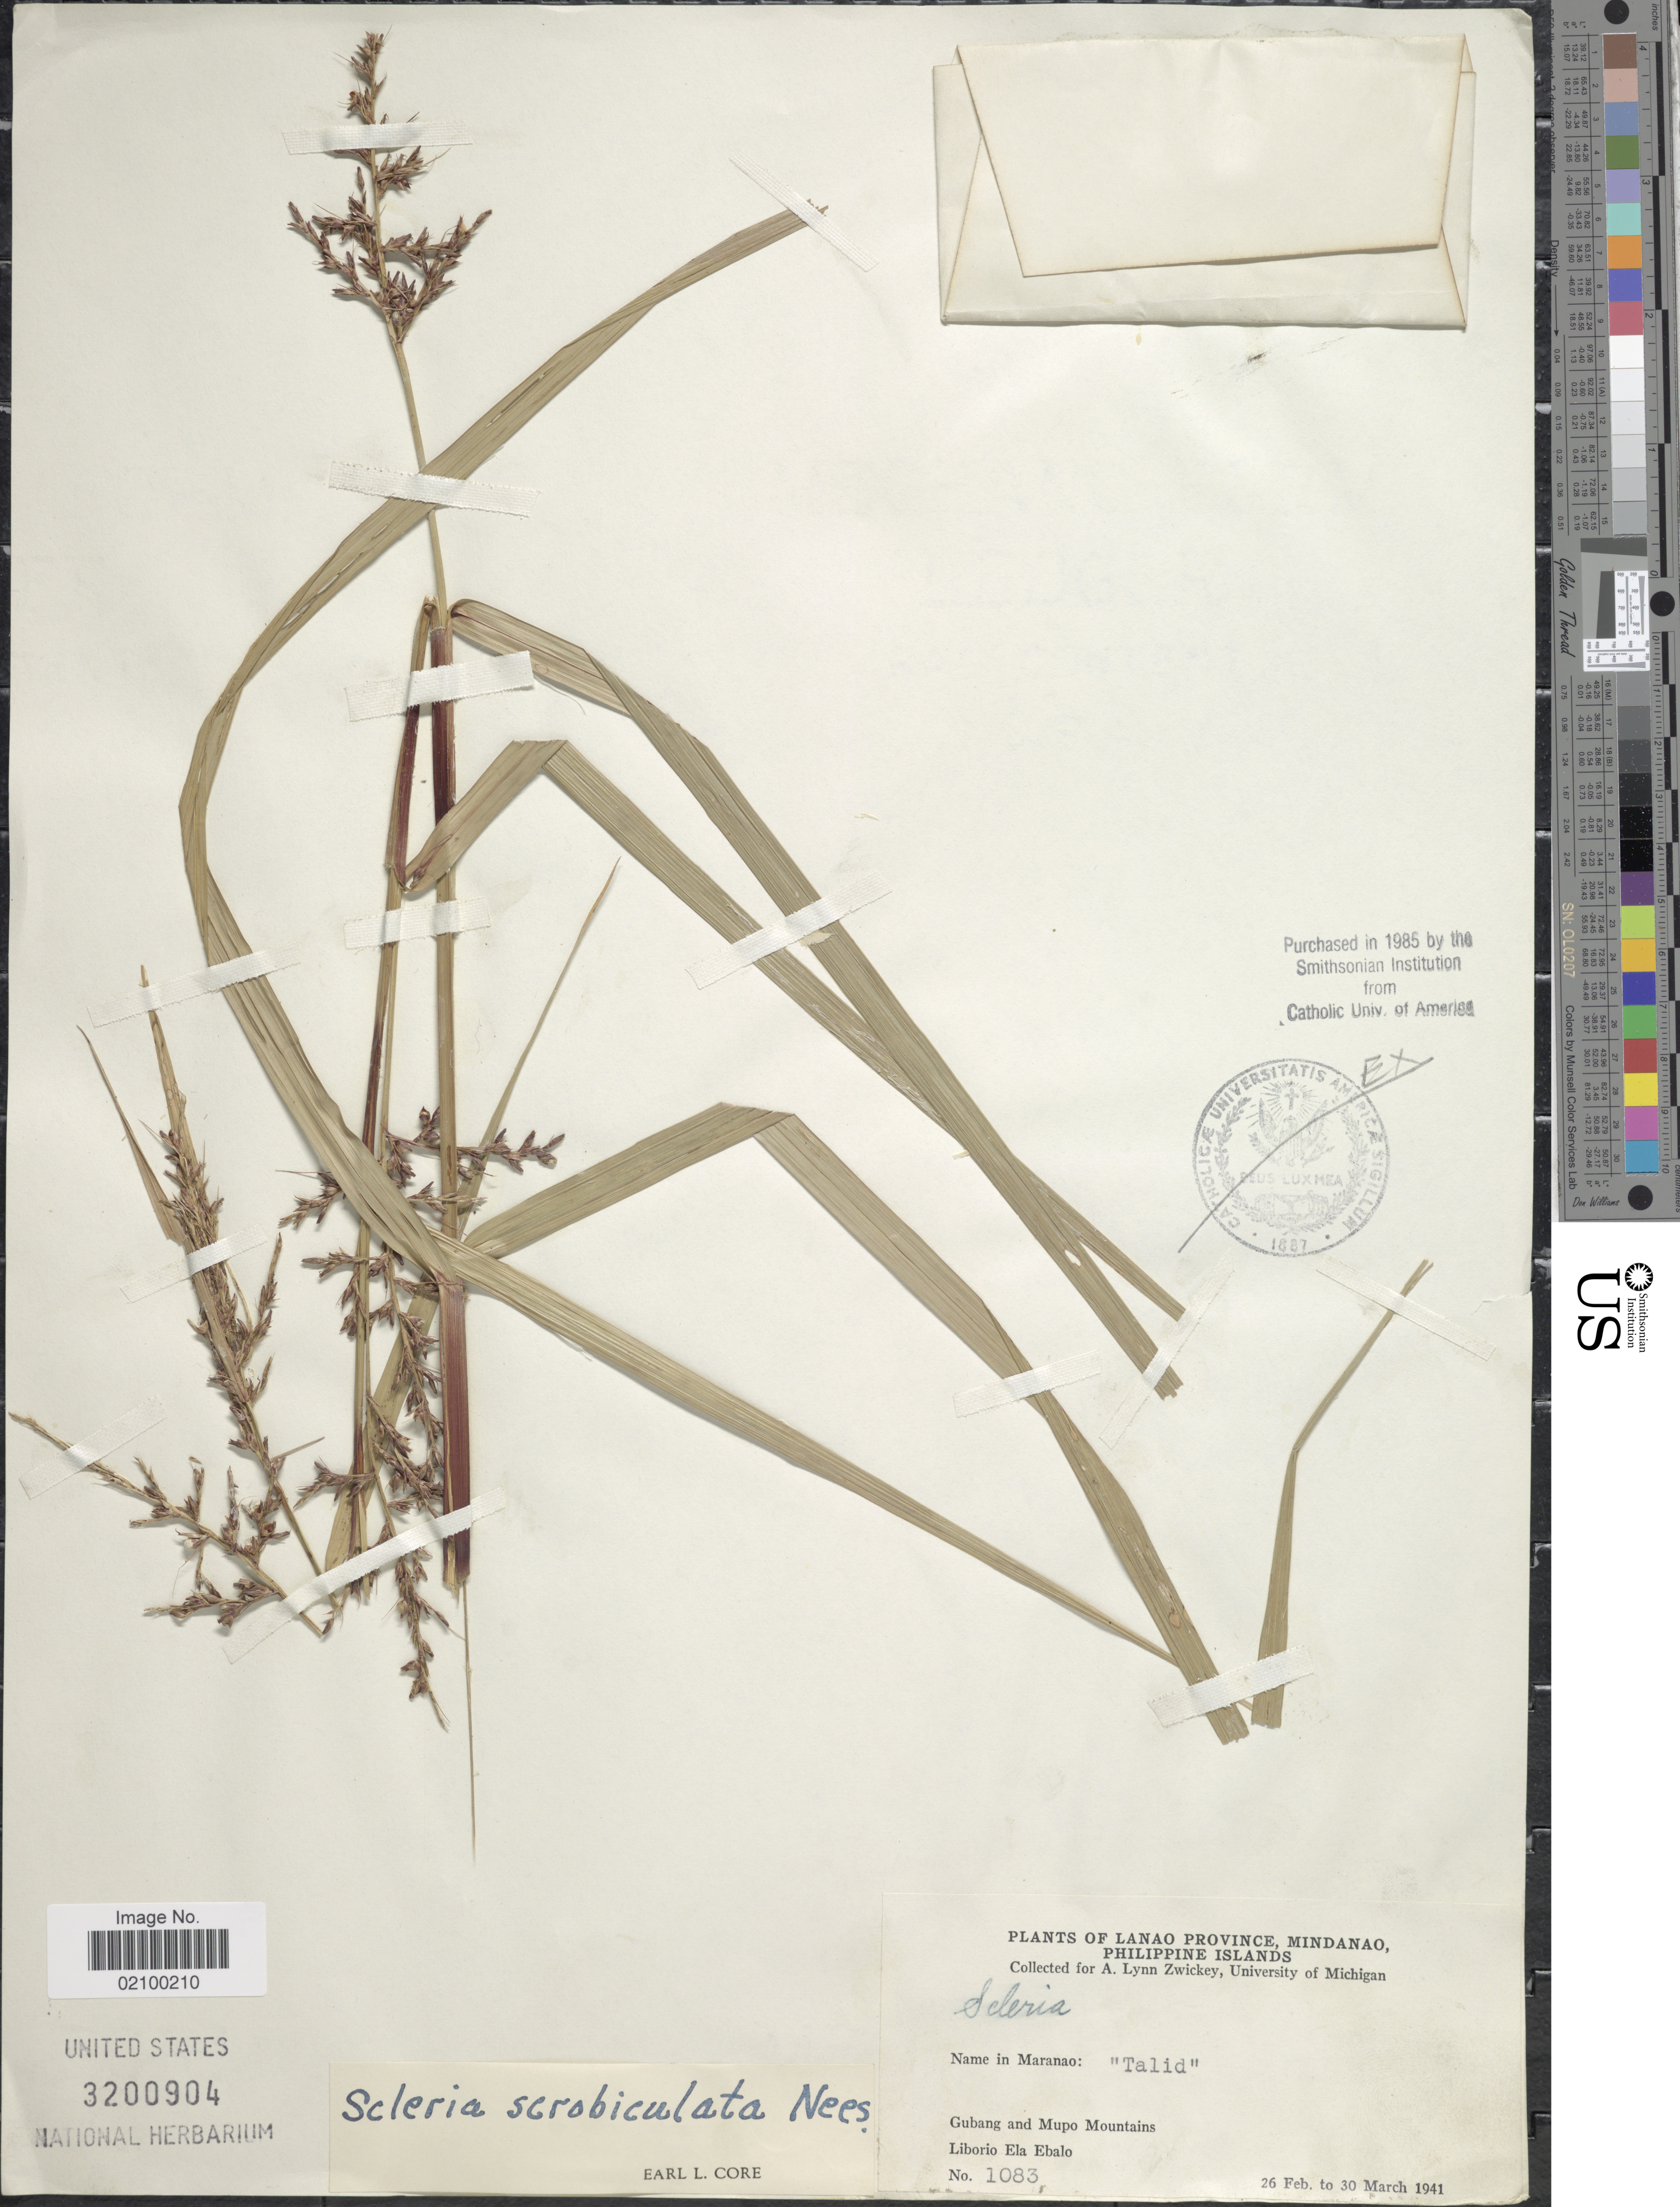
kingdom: Plantae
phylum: Tracheophyta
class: Liliopsida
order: Poales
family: Cyperaceae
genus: Scleria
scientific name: Scleria scrobiculata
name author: Nees & Meyen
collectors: L. Ebalo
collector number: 1083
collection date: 1941-02-26/1941-03-30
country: Philippines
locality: Lanao Province, Mindanao. Gubang and Mupo Mountains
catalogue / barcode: US 3200904